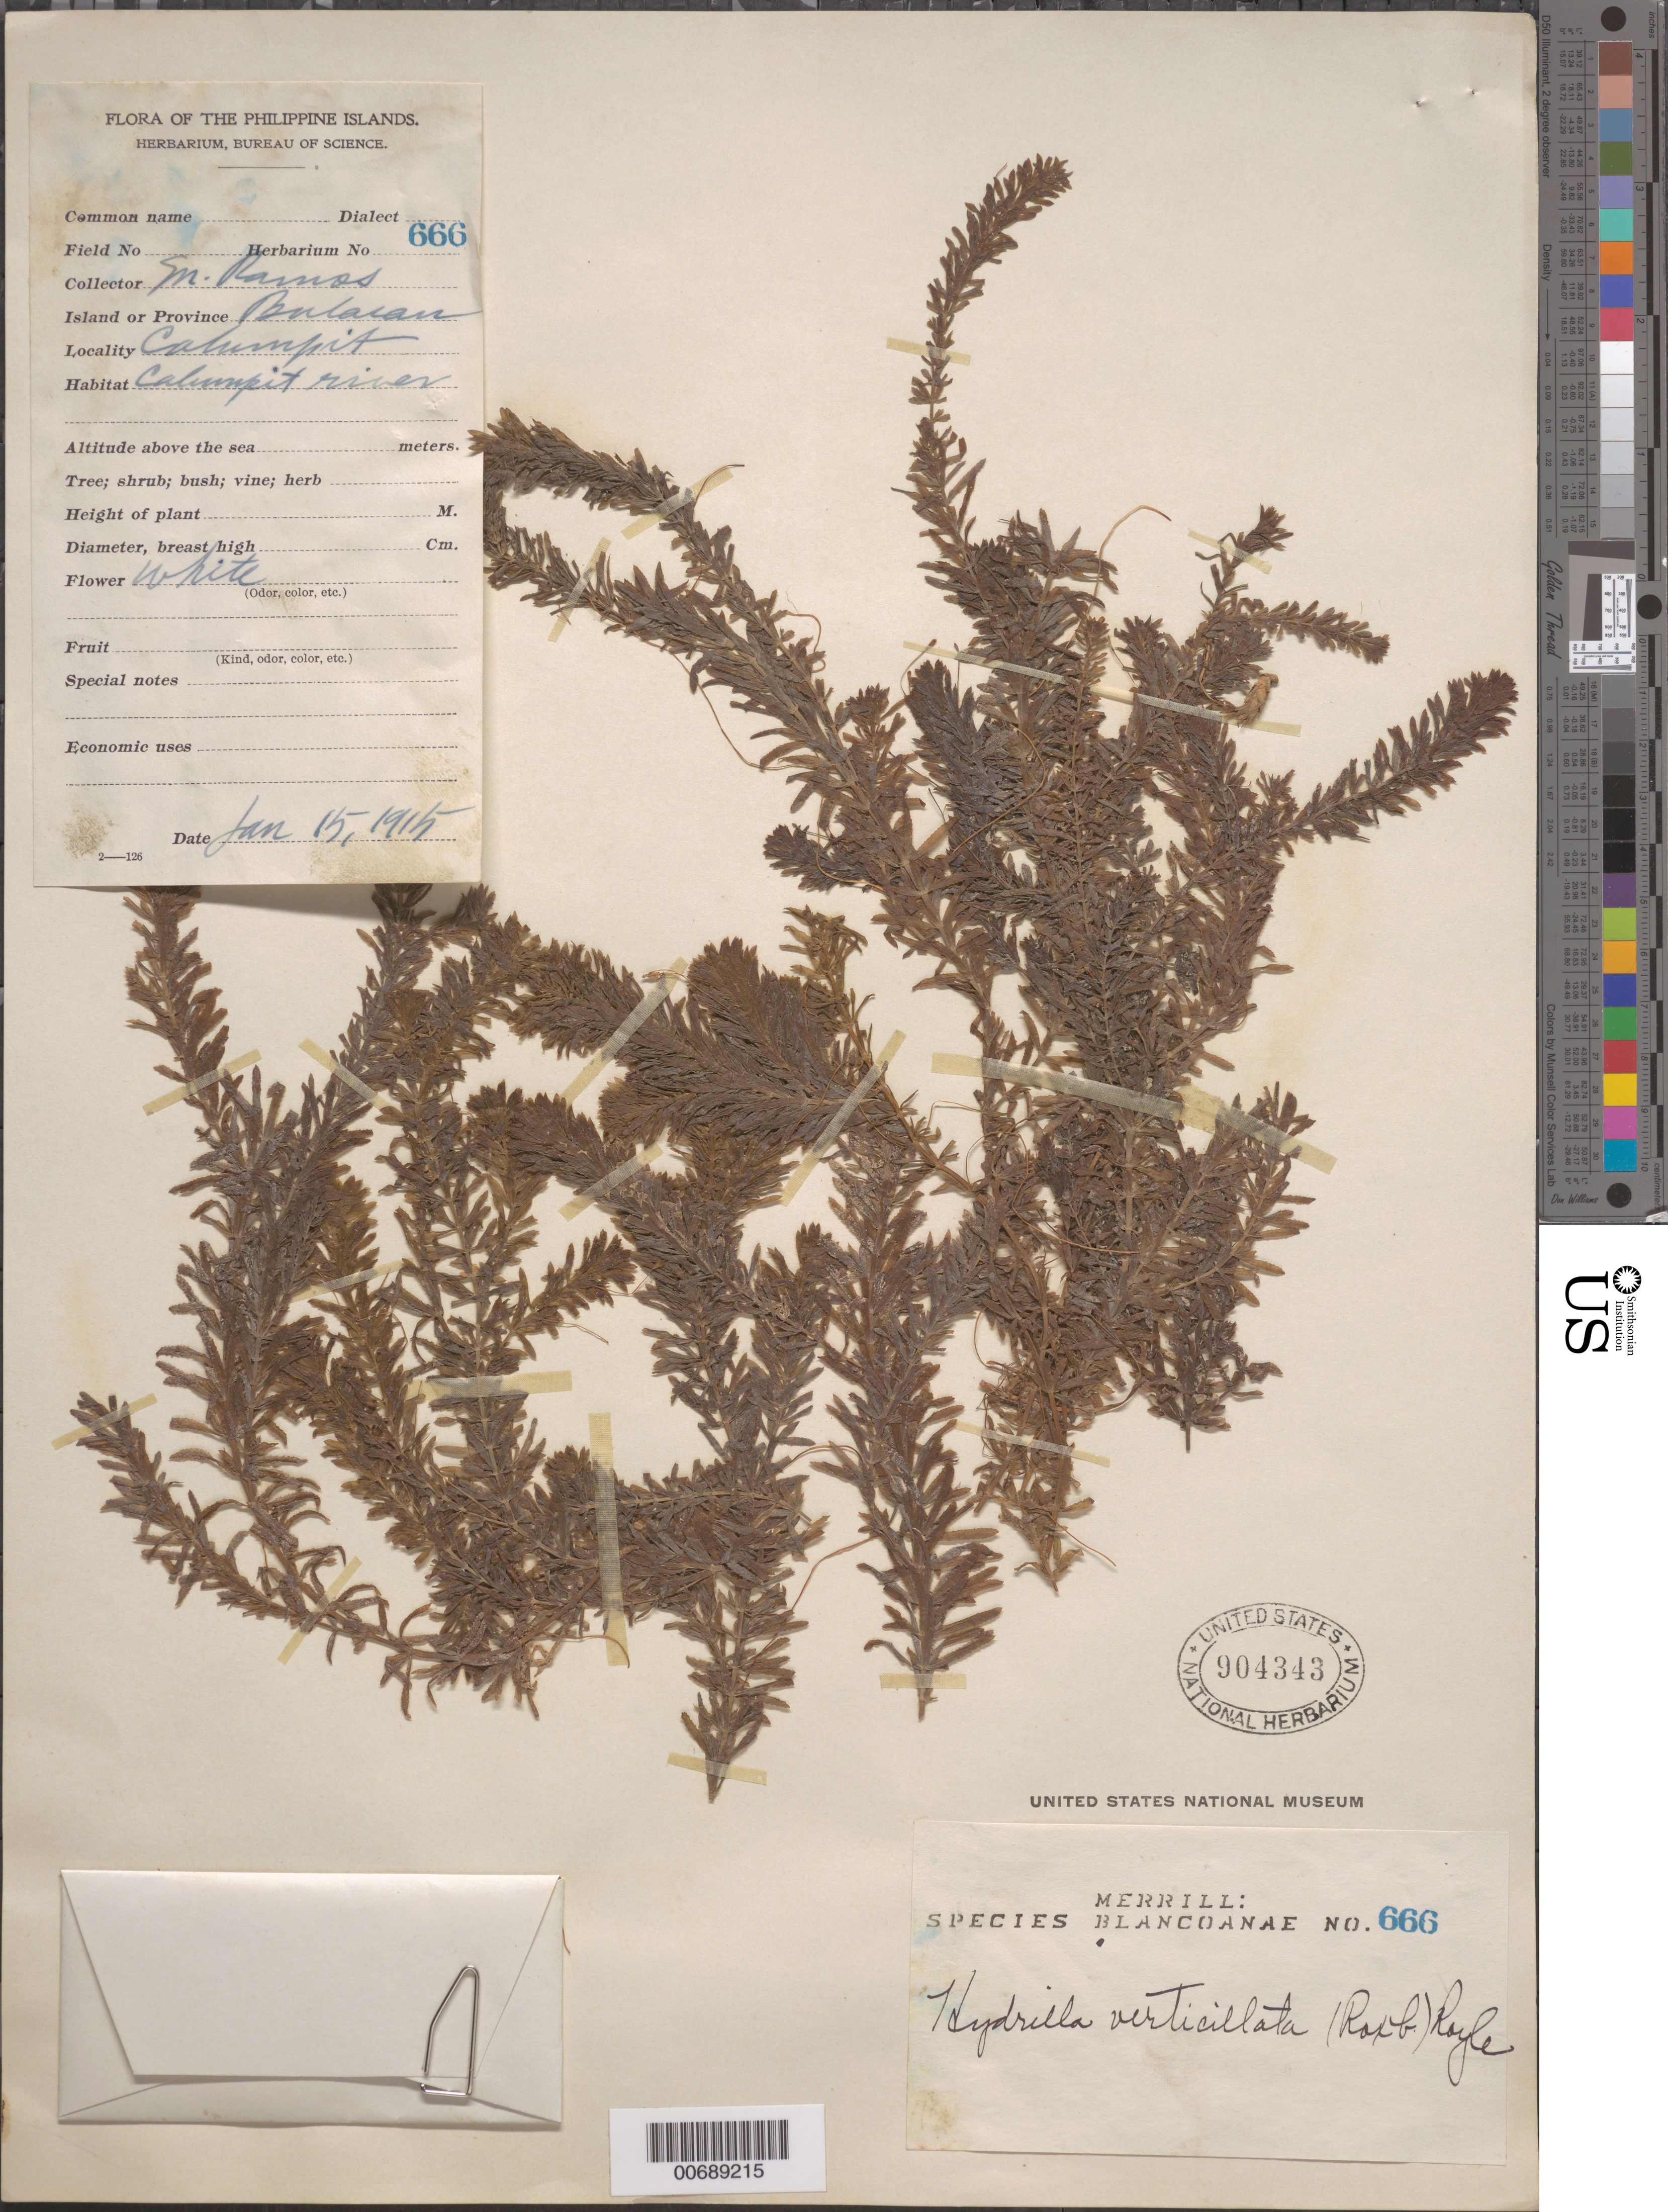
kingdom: Plantae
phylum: Tracheophyta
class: Liliopsida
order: Alismatales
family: Hydrocharitaceae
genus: Hydrilla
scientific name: Hydrilla verticillata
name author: (L. f.) Royle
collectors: E. D. Merrill & M. Ramos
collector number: Sp. Blancoan. 0666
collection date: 1915-01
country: Philippines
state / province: Central Luzon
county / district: Bulacan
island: Luzon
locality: Calumpit River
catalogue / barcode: US 904343